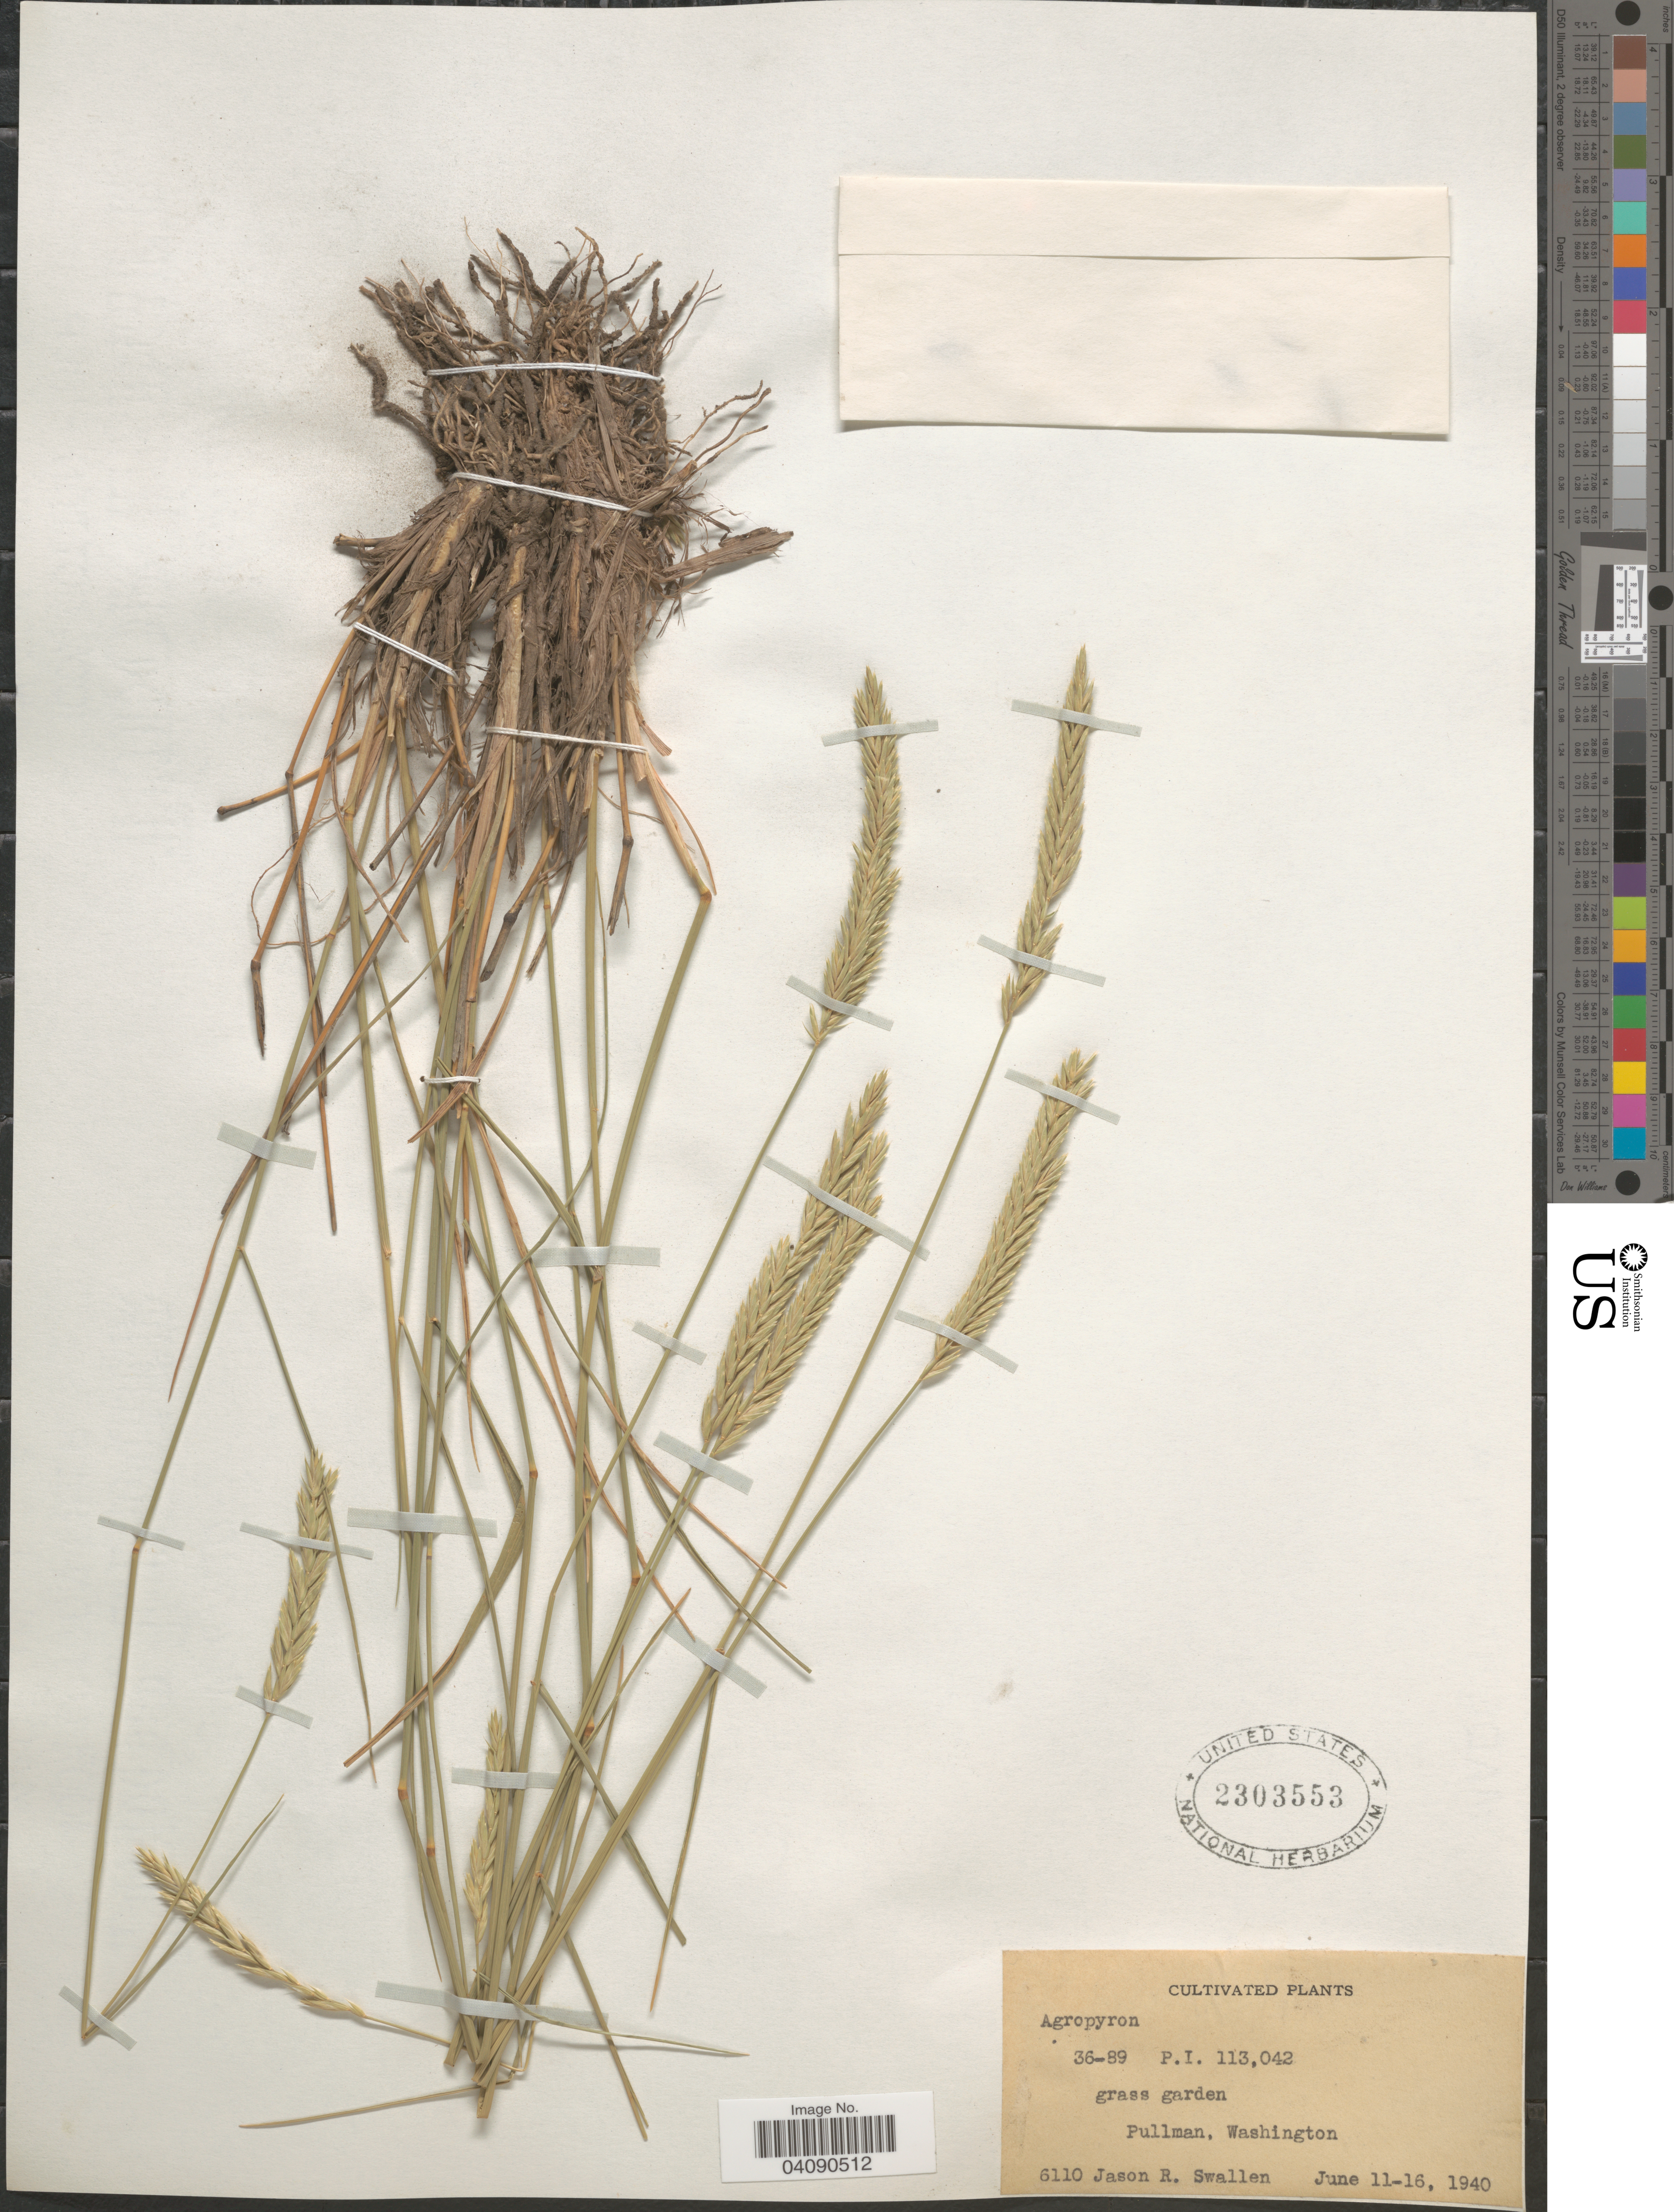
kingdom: Plantae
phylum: Tracheophyta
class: Liliopsida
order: Poales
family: Poaceae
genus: Agropyron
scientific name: Agropyron sp.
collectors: J. R. Swallen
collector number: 6110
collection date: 1940-06-11/1940-06-16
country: United States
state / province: Washington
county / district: Whitman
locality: Grass garden. Pullman.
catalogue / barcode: US 2303553